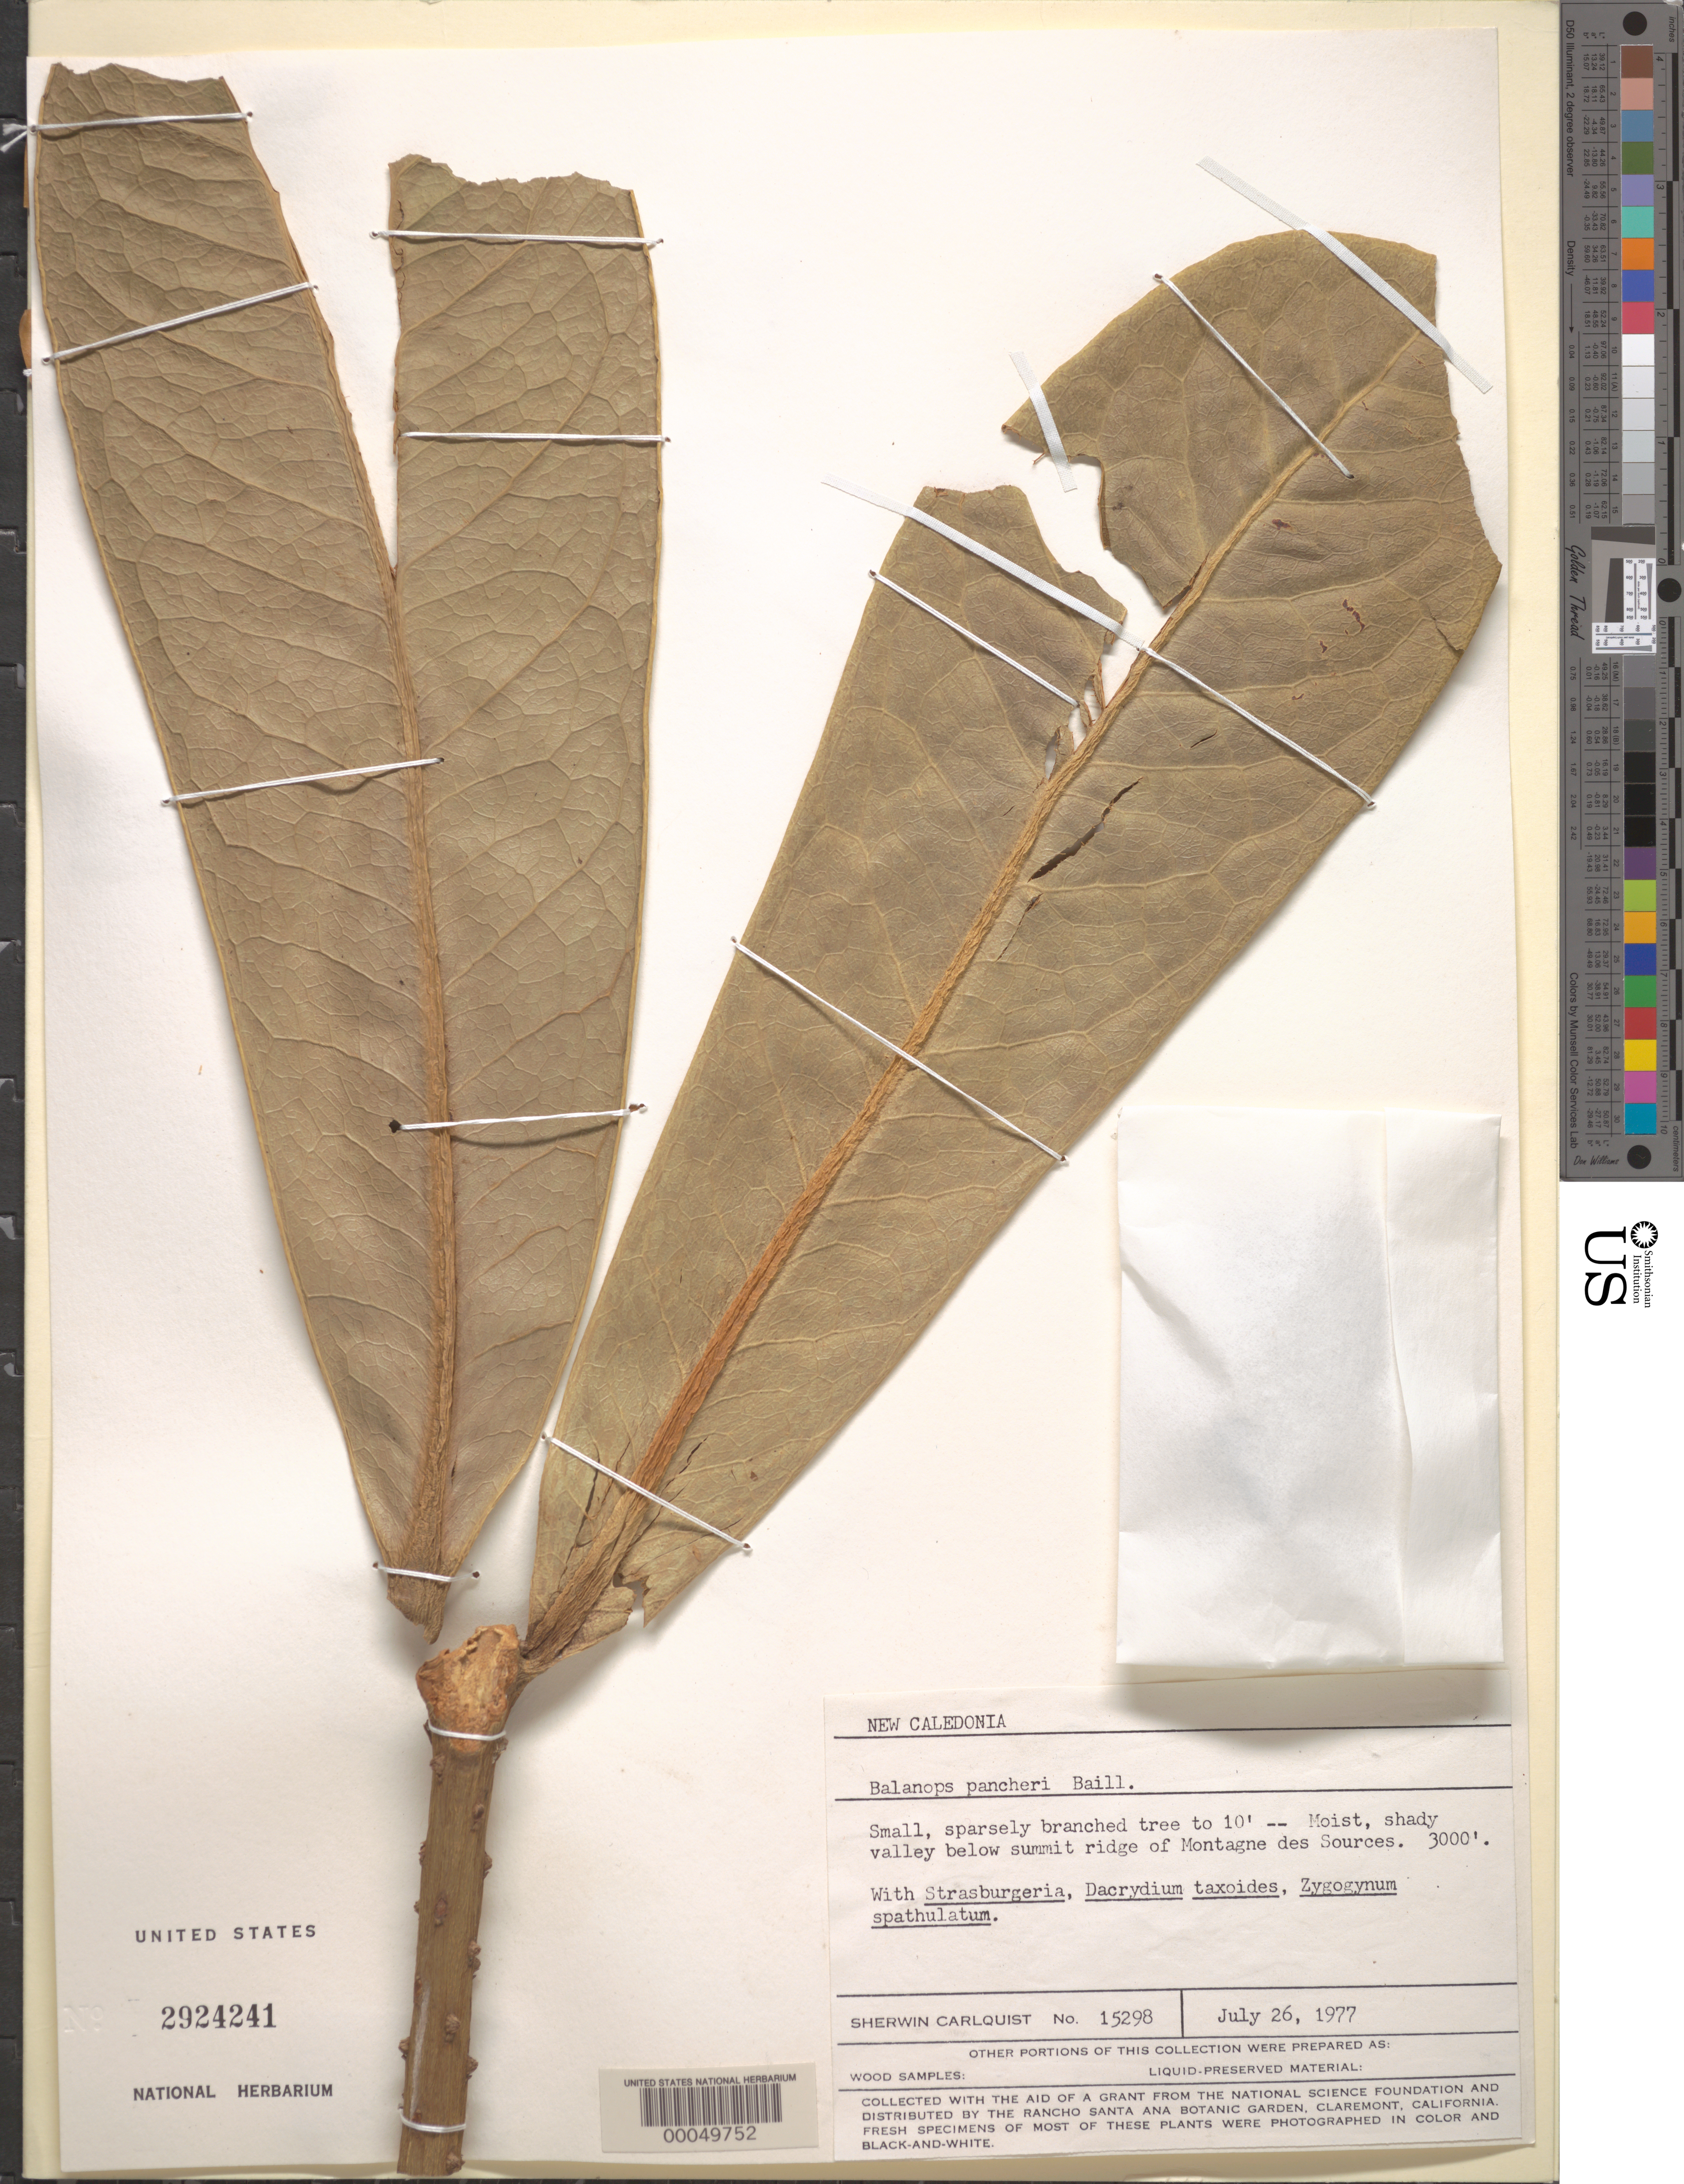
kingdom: Plantae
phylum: Tracheophyta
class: Magnoliopsida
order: Malpighiales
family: Balanopaceae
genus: Balanops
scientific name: Balanops pancheri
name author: Baill.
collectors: S. Carlquist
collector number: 15298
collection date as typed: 26 Jul 1977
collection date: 1977-07-26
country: New Caledonia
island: New Caledonia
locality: In valley below summit ridge of Montgne des Sources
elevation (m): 914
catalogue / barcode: US 2924241